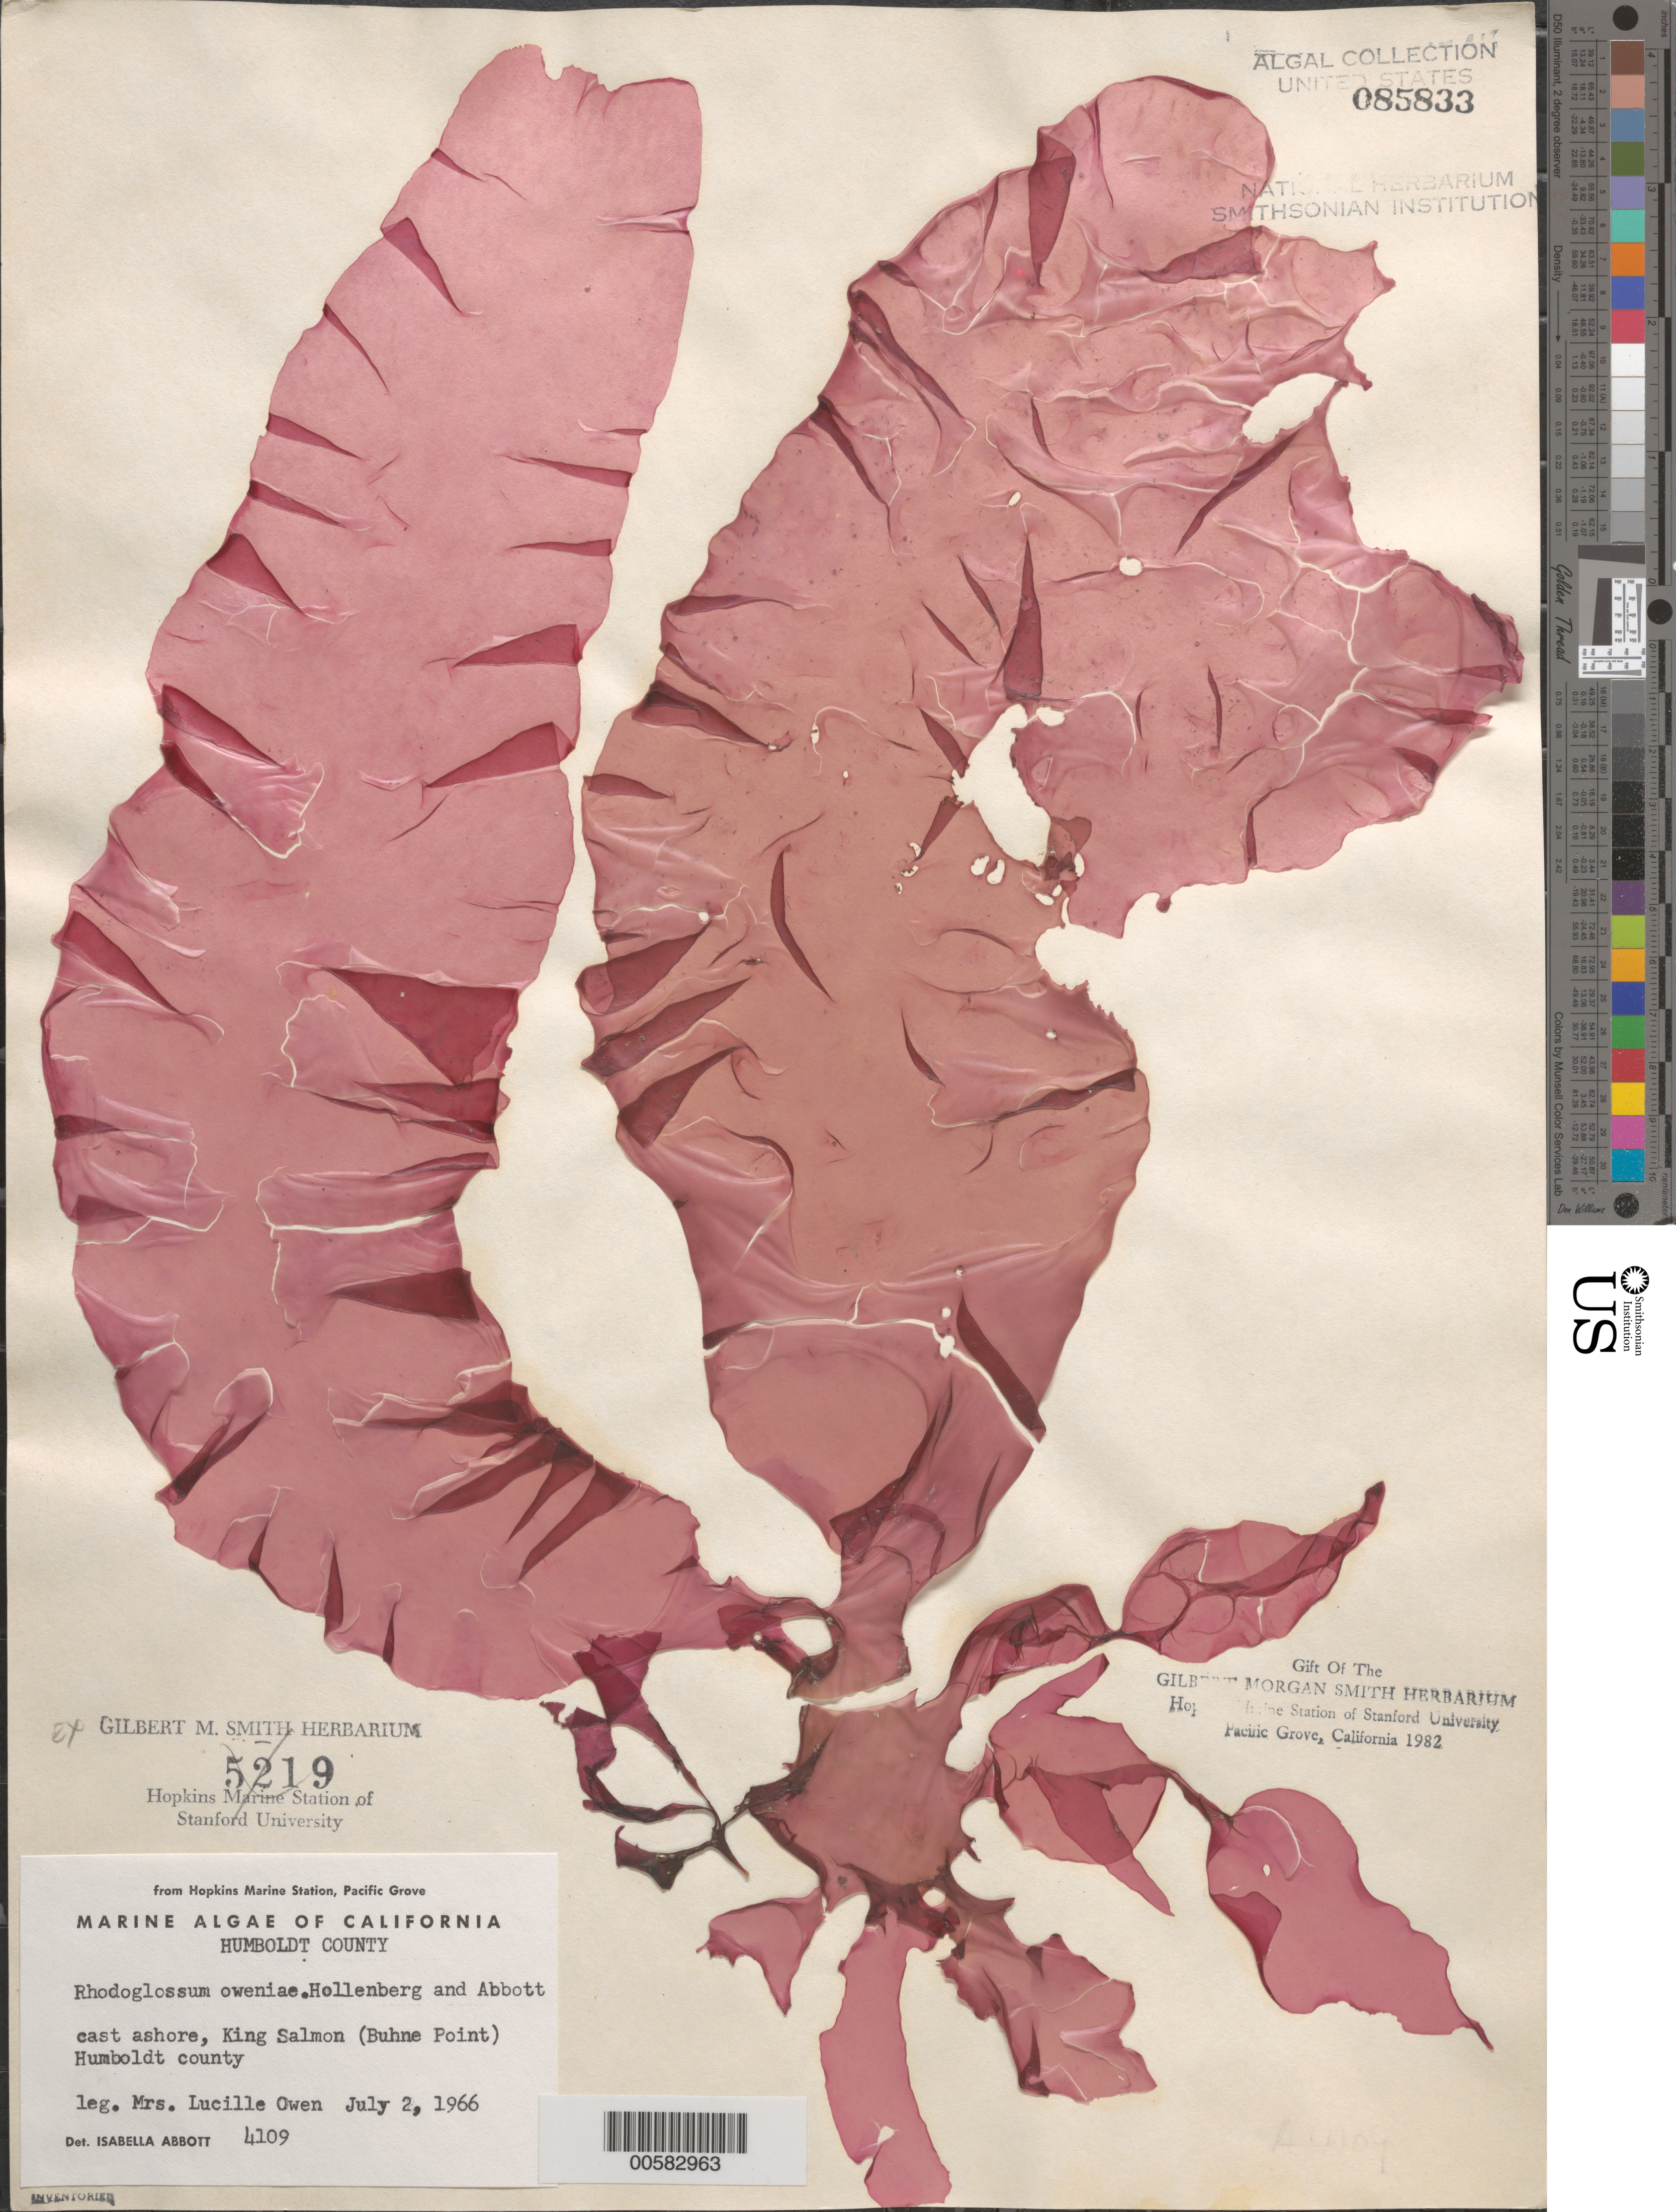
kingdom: Plantae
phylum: Rhodophyta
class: Florideophyceae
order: Gigartinales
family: Gigartinaceae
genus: Mazzaella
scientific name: Mazzaella californica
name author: (J. Agardh) G. De Toni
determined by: Algae name updating Project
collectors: L. Owen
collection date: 1966-07-02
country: United States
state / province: California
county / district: Humboldt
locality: Humboldt County. Cast ashore, King Salmon (Buhne Point).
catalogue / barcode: US 85833